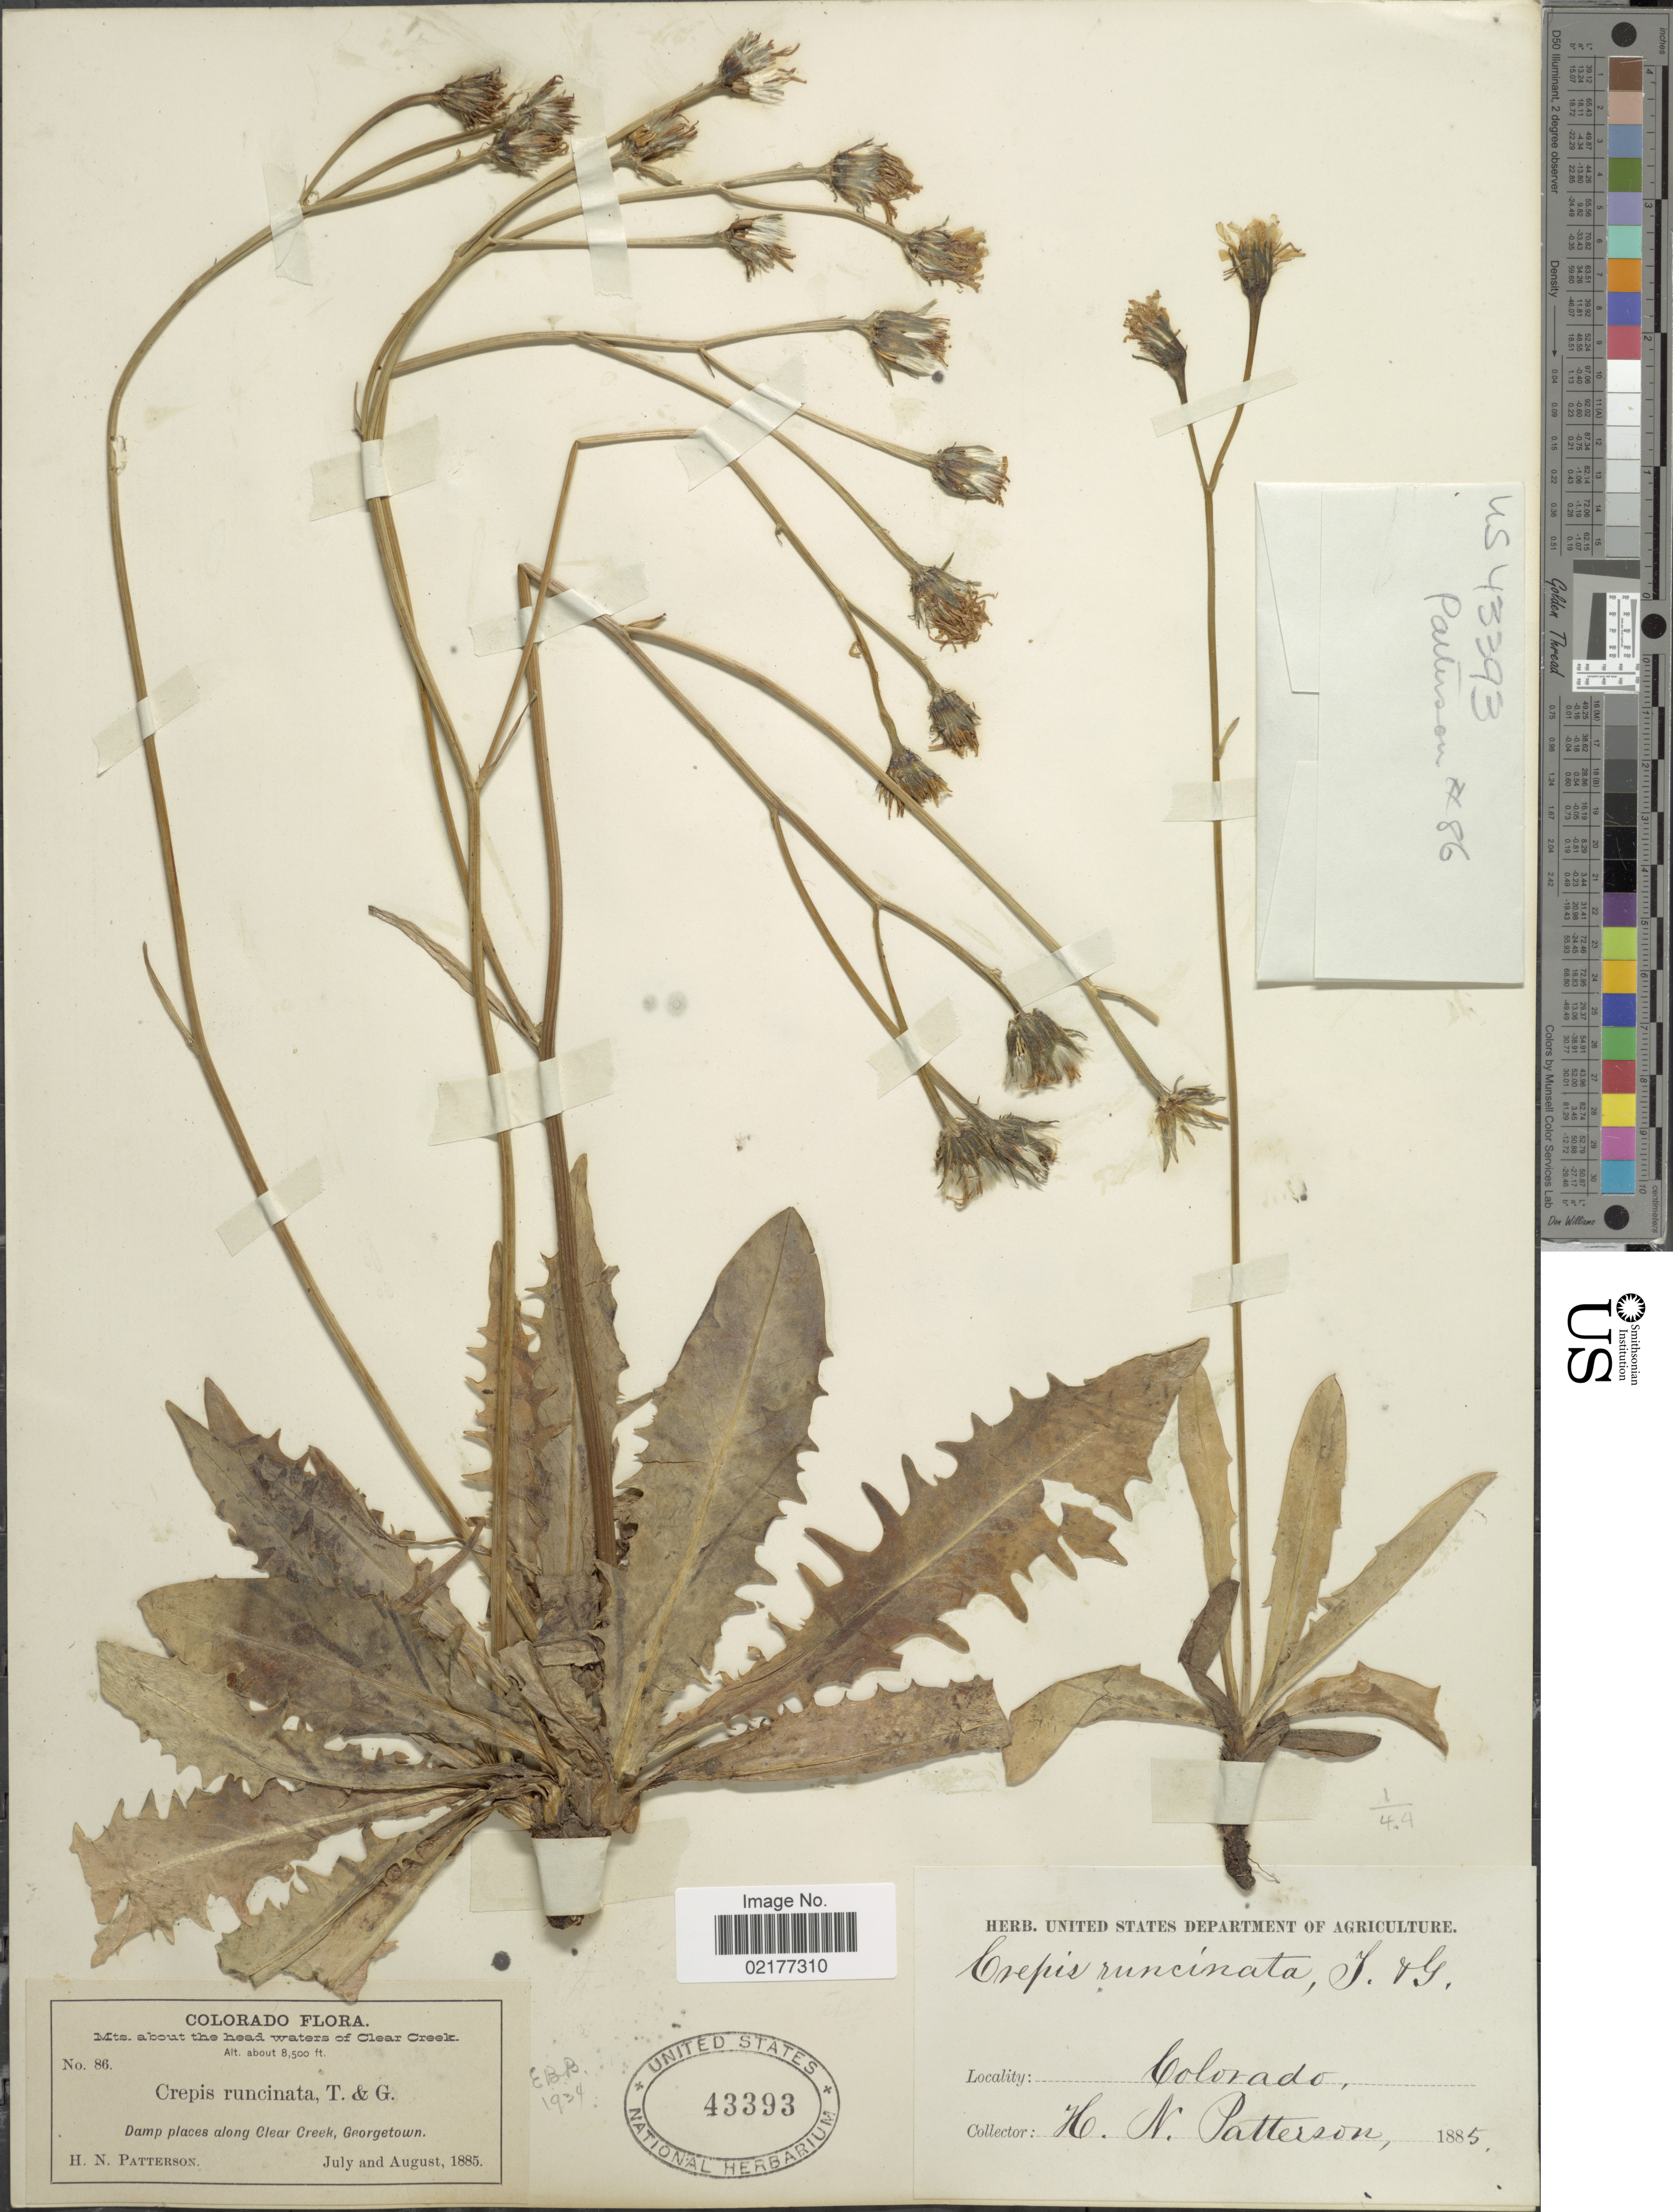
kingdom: Plantae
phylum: Tracheophyta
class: Magnoliopsida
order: Asterales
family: Asteraceae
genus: Crepis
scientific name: Crepis runcinata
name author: Torr. & A. Gray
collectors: H. N. Patterson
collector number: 86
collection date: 1885-07/1885-08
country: United States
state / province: Colorado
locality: Mts. about the head waters of Clear Creek, Damp places along Clear Creek, Georgetown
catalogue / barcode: US 43393